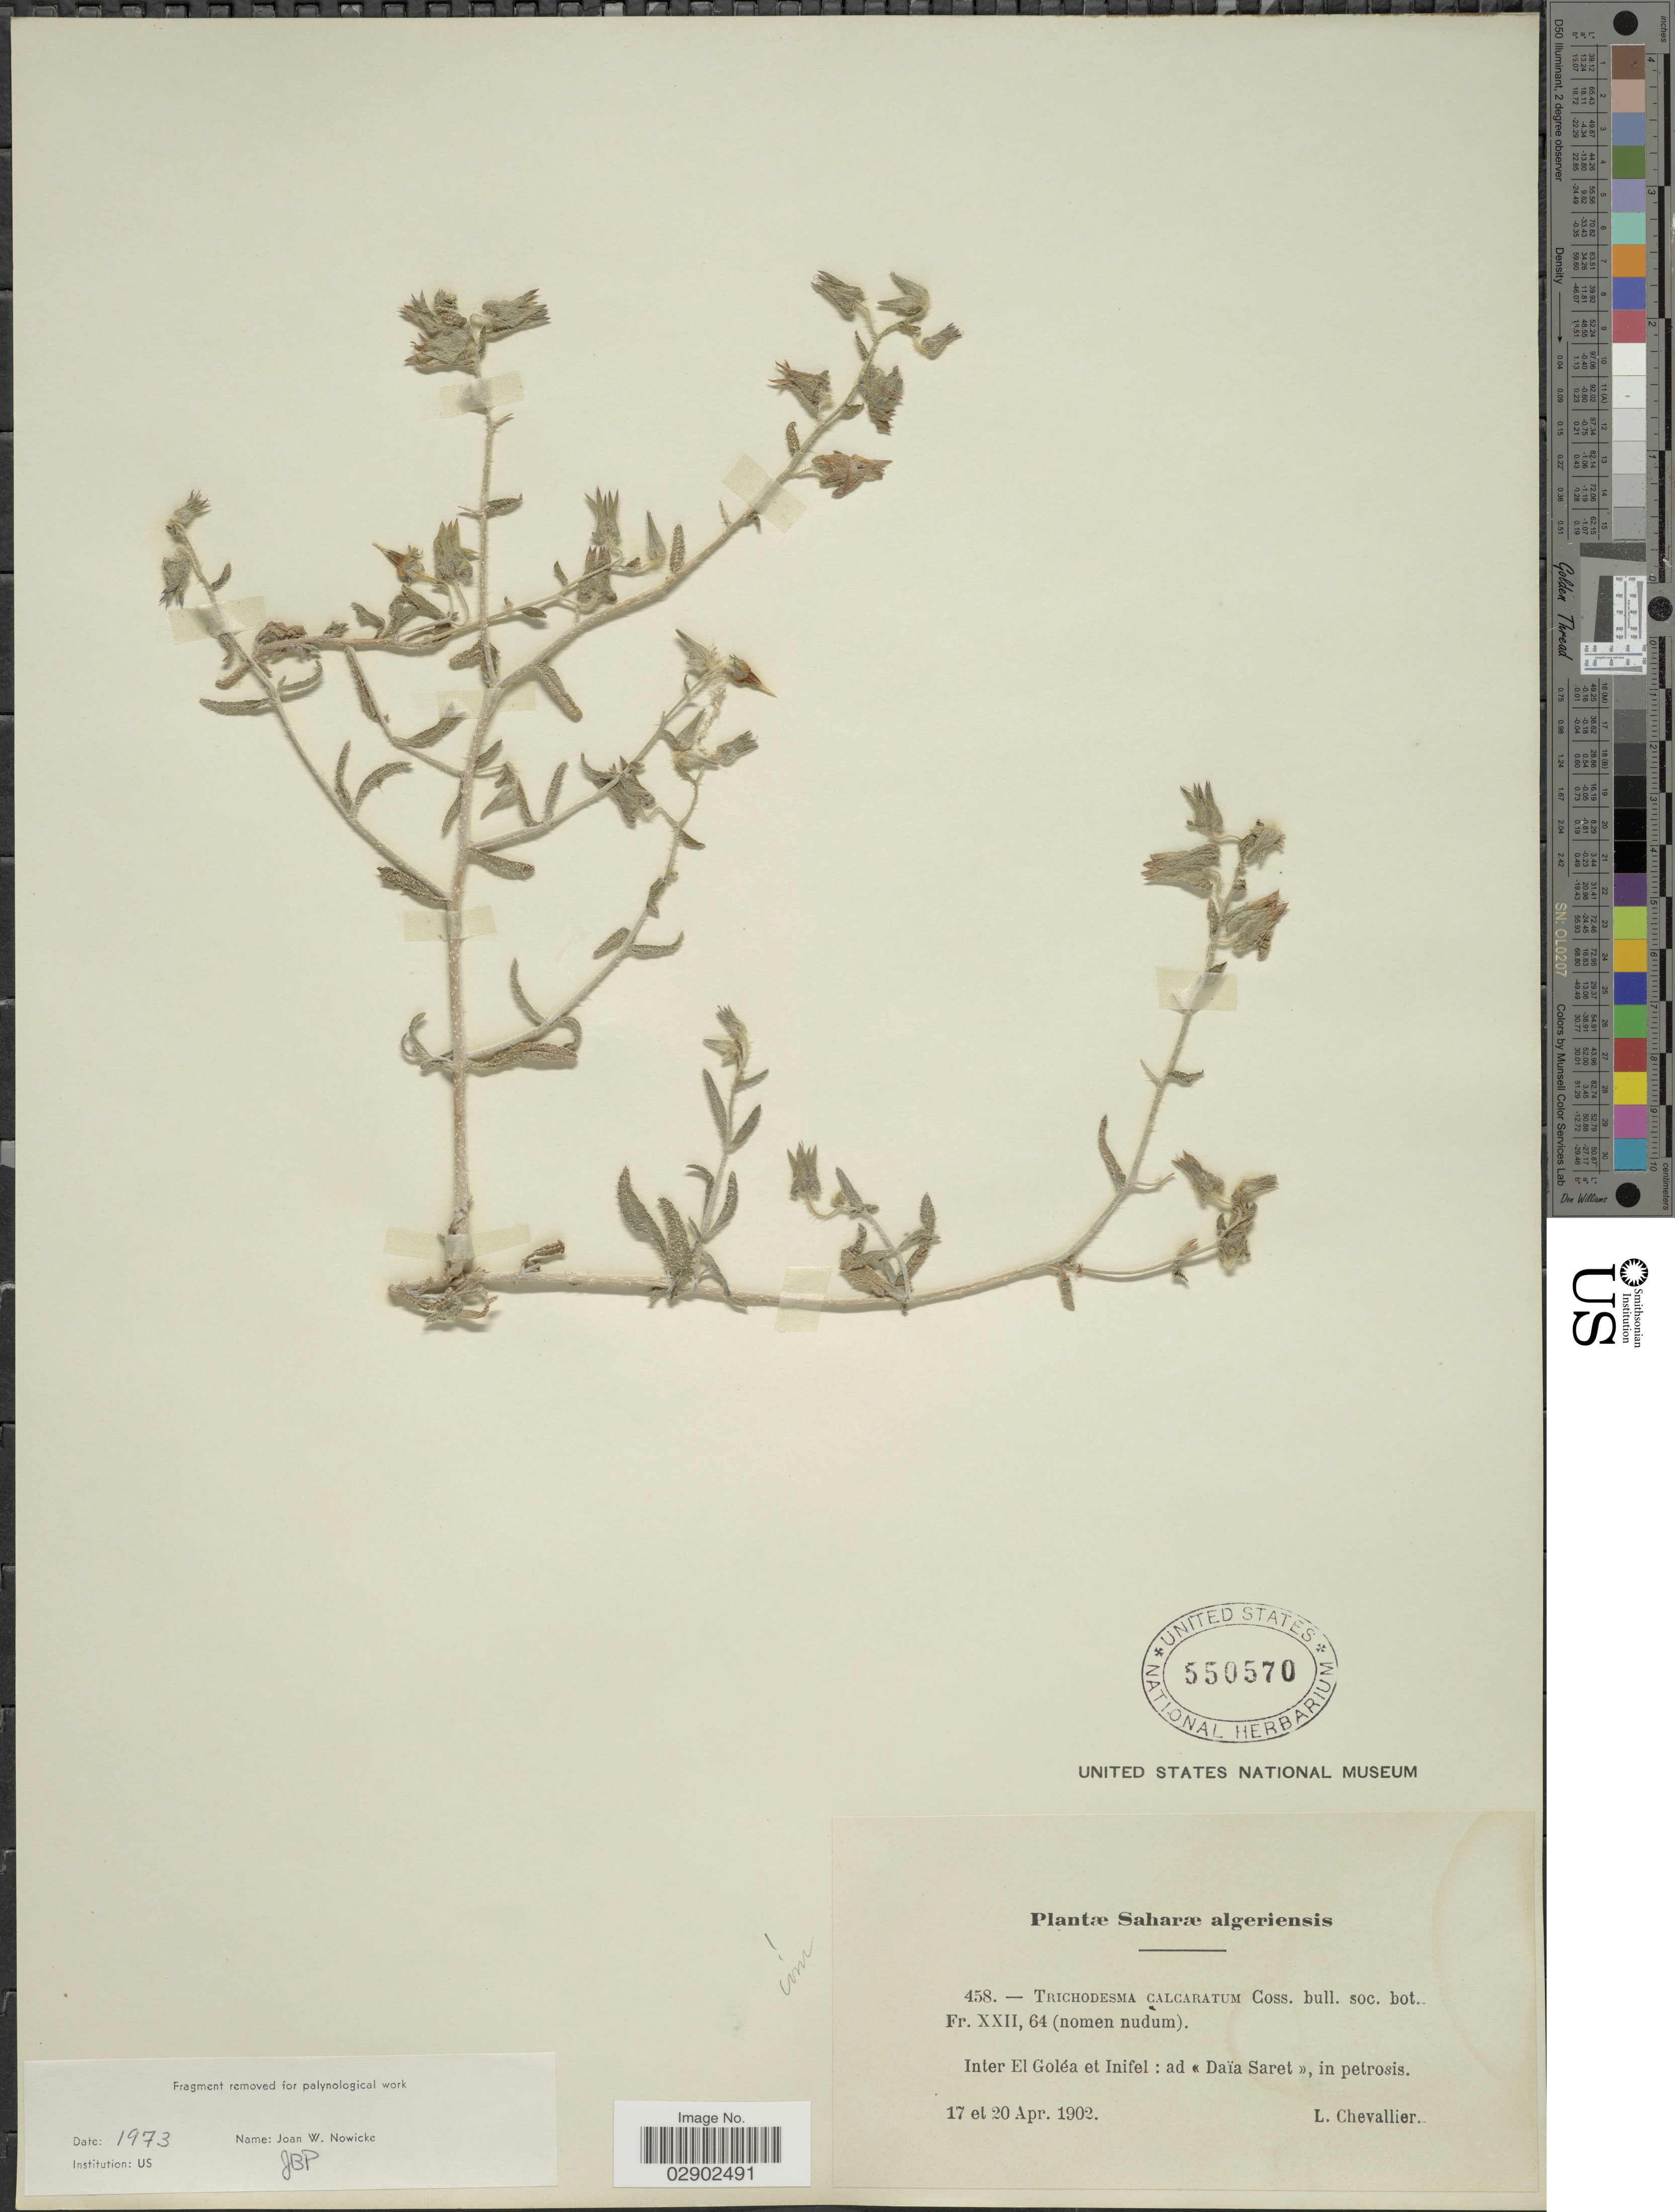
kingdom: Plantae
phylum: Tracheophyta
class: Magnoliopsida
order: Boraginales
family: Boraginaceae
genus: Trichodesma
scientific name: Trichodesma calcaratum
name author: Coss. & Batt.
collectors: L. Chevallier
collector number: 458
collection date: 1902-04-17/1902-04-20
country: Algeria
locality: Saharæ algeriensis. Inter El Goléa et Inifel: ad Daïa Saret.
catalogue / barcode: US 550570